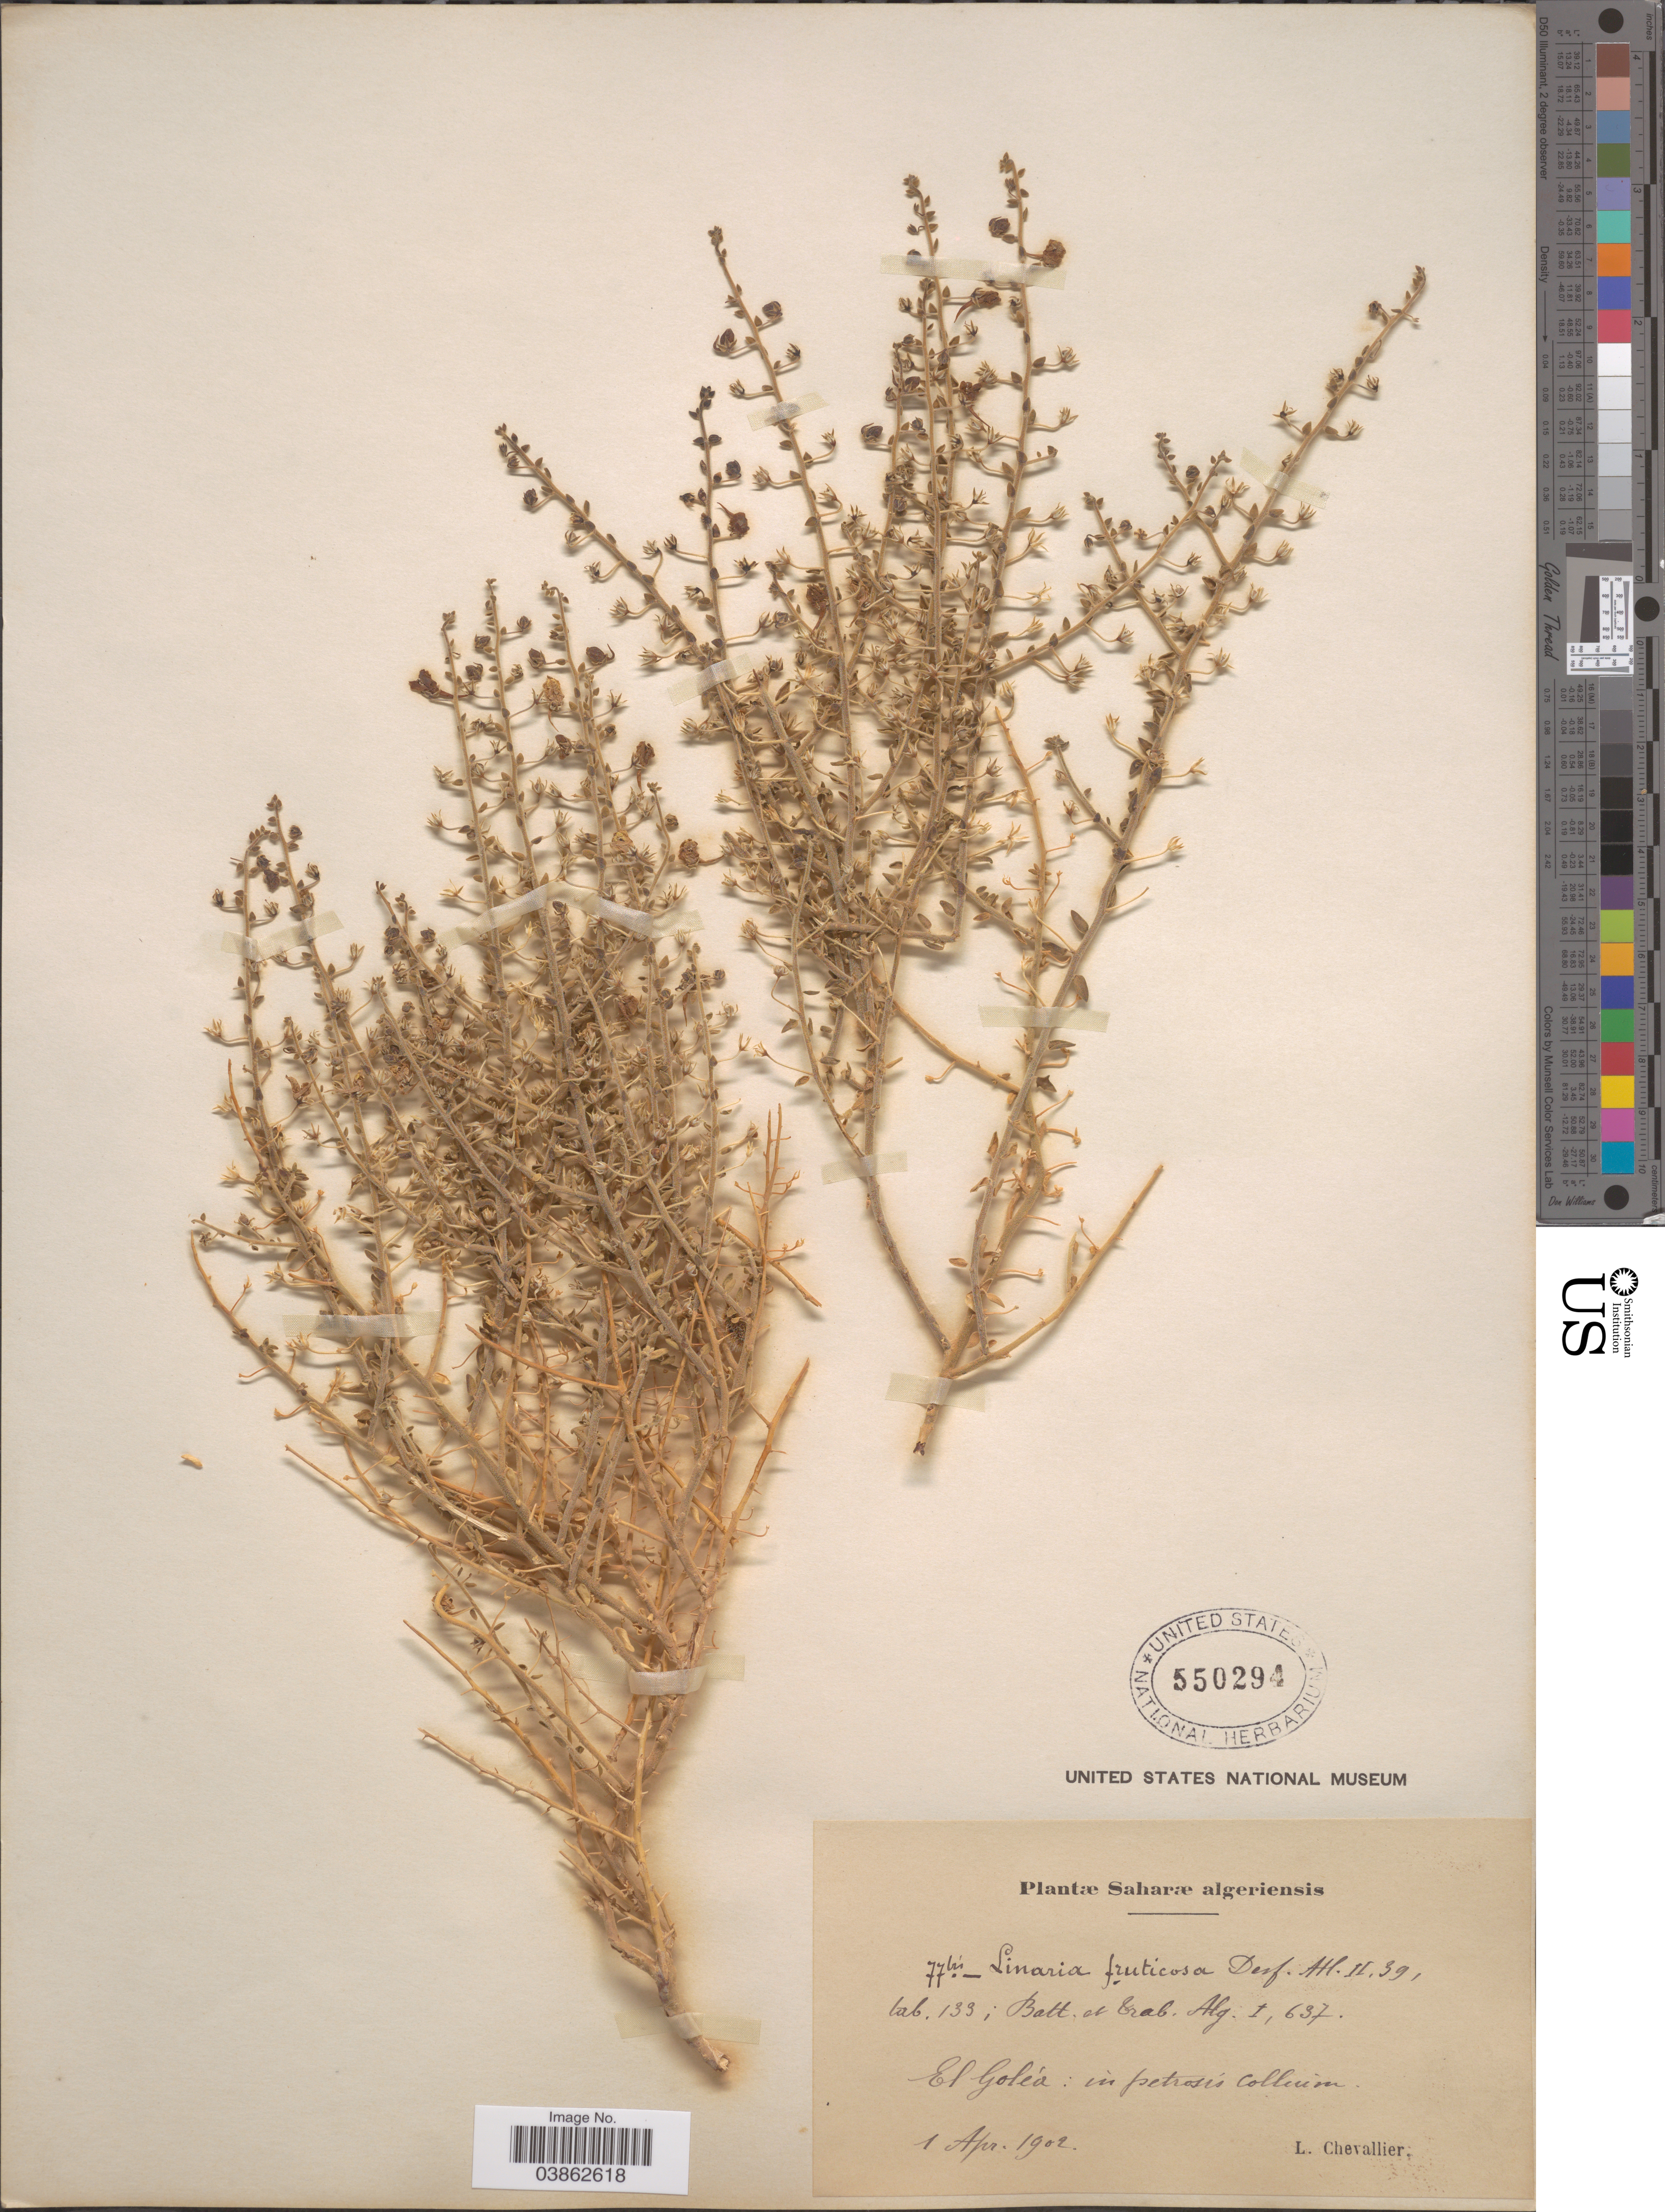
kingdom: Plantae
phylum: Tracheophyta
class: Magnoliopsida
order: Lamiales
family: Plantaginaceae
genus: Elatinoides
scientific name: Elatinoides aegyptiaca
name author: (L.) Wettst.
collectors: L. Chevallier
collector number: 77bis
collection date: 1902-04-01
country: Algeria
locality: Saharæ algeriensis. El Goléa.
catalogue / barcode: US 550294